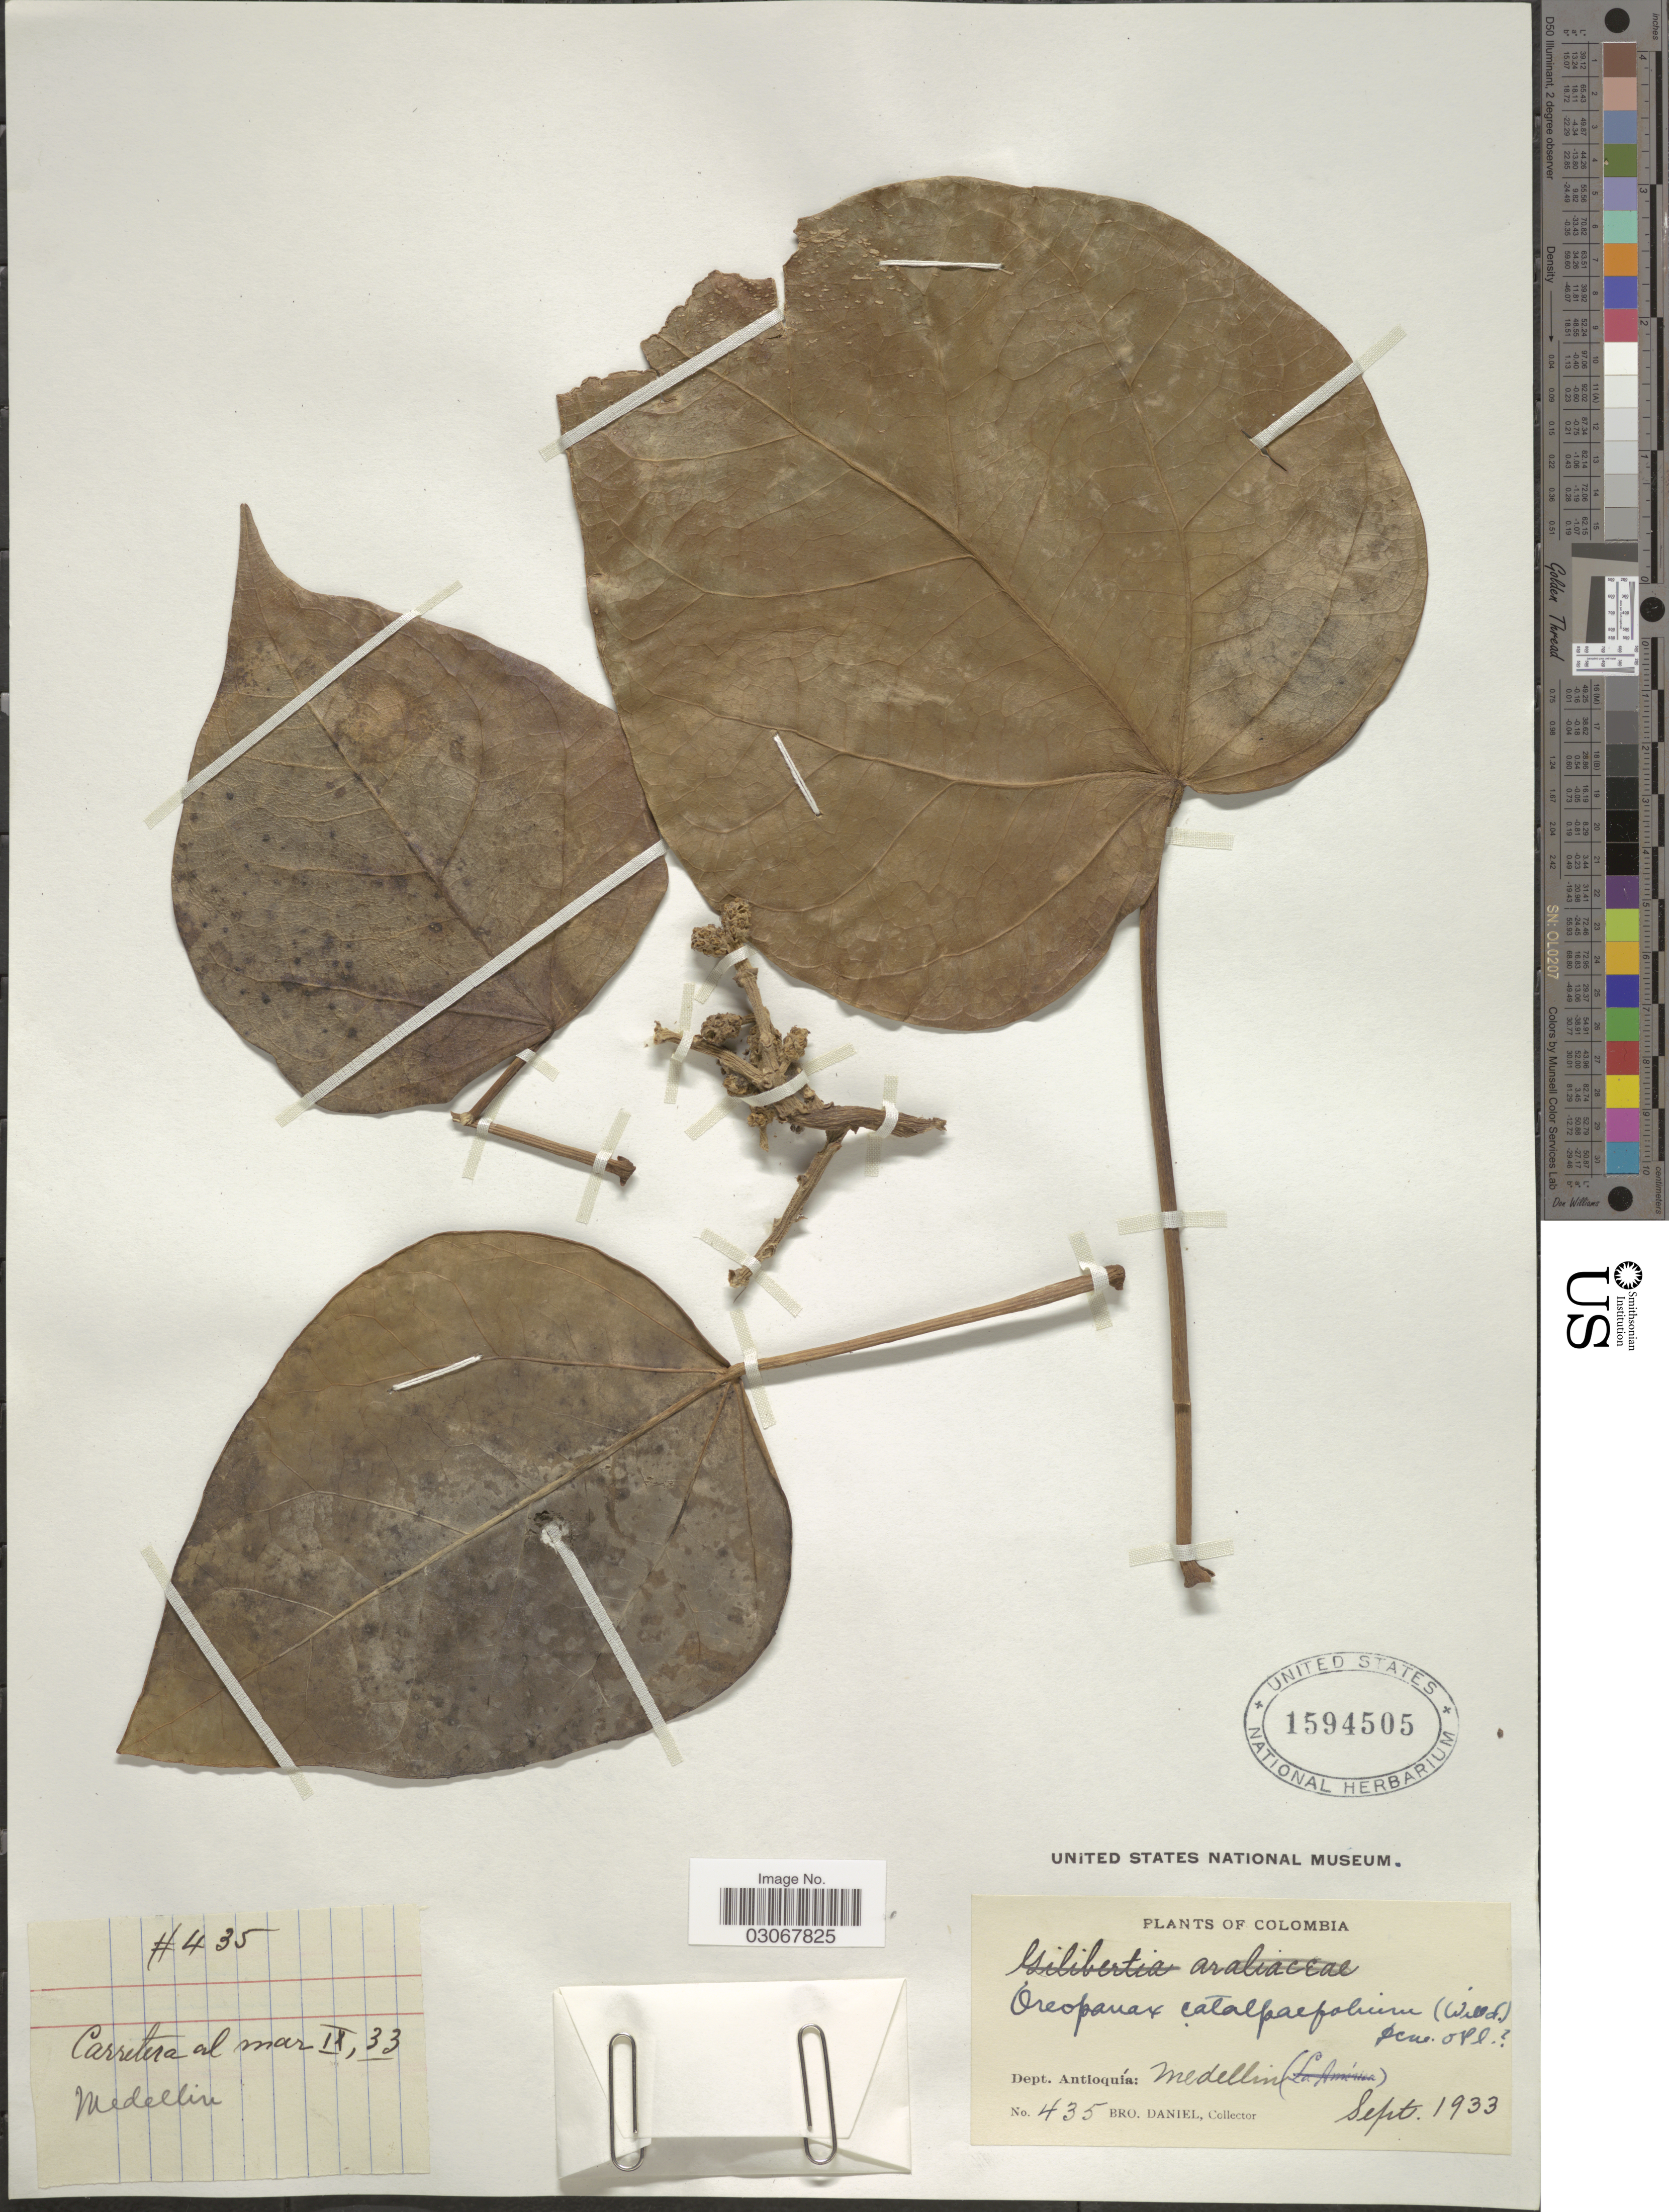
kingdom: Plantae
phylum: Tracheophyta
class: Magnoliopsida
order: Apiales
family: Araliaceae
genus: Oreopanax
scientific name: Oreopanax capitatus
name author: (Jacq.) Decne. & Planch.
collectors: Bro. Daniel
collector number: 435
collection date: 1933-09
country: Colombia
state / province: Antioquia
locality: Dept. Antioquía: Medellin. Carretera al mar.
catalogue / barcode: US 1594505